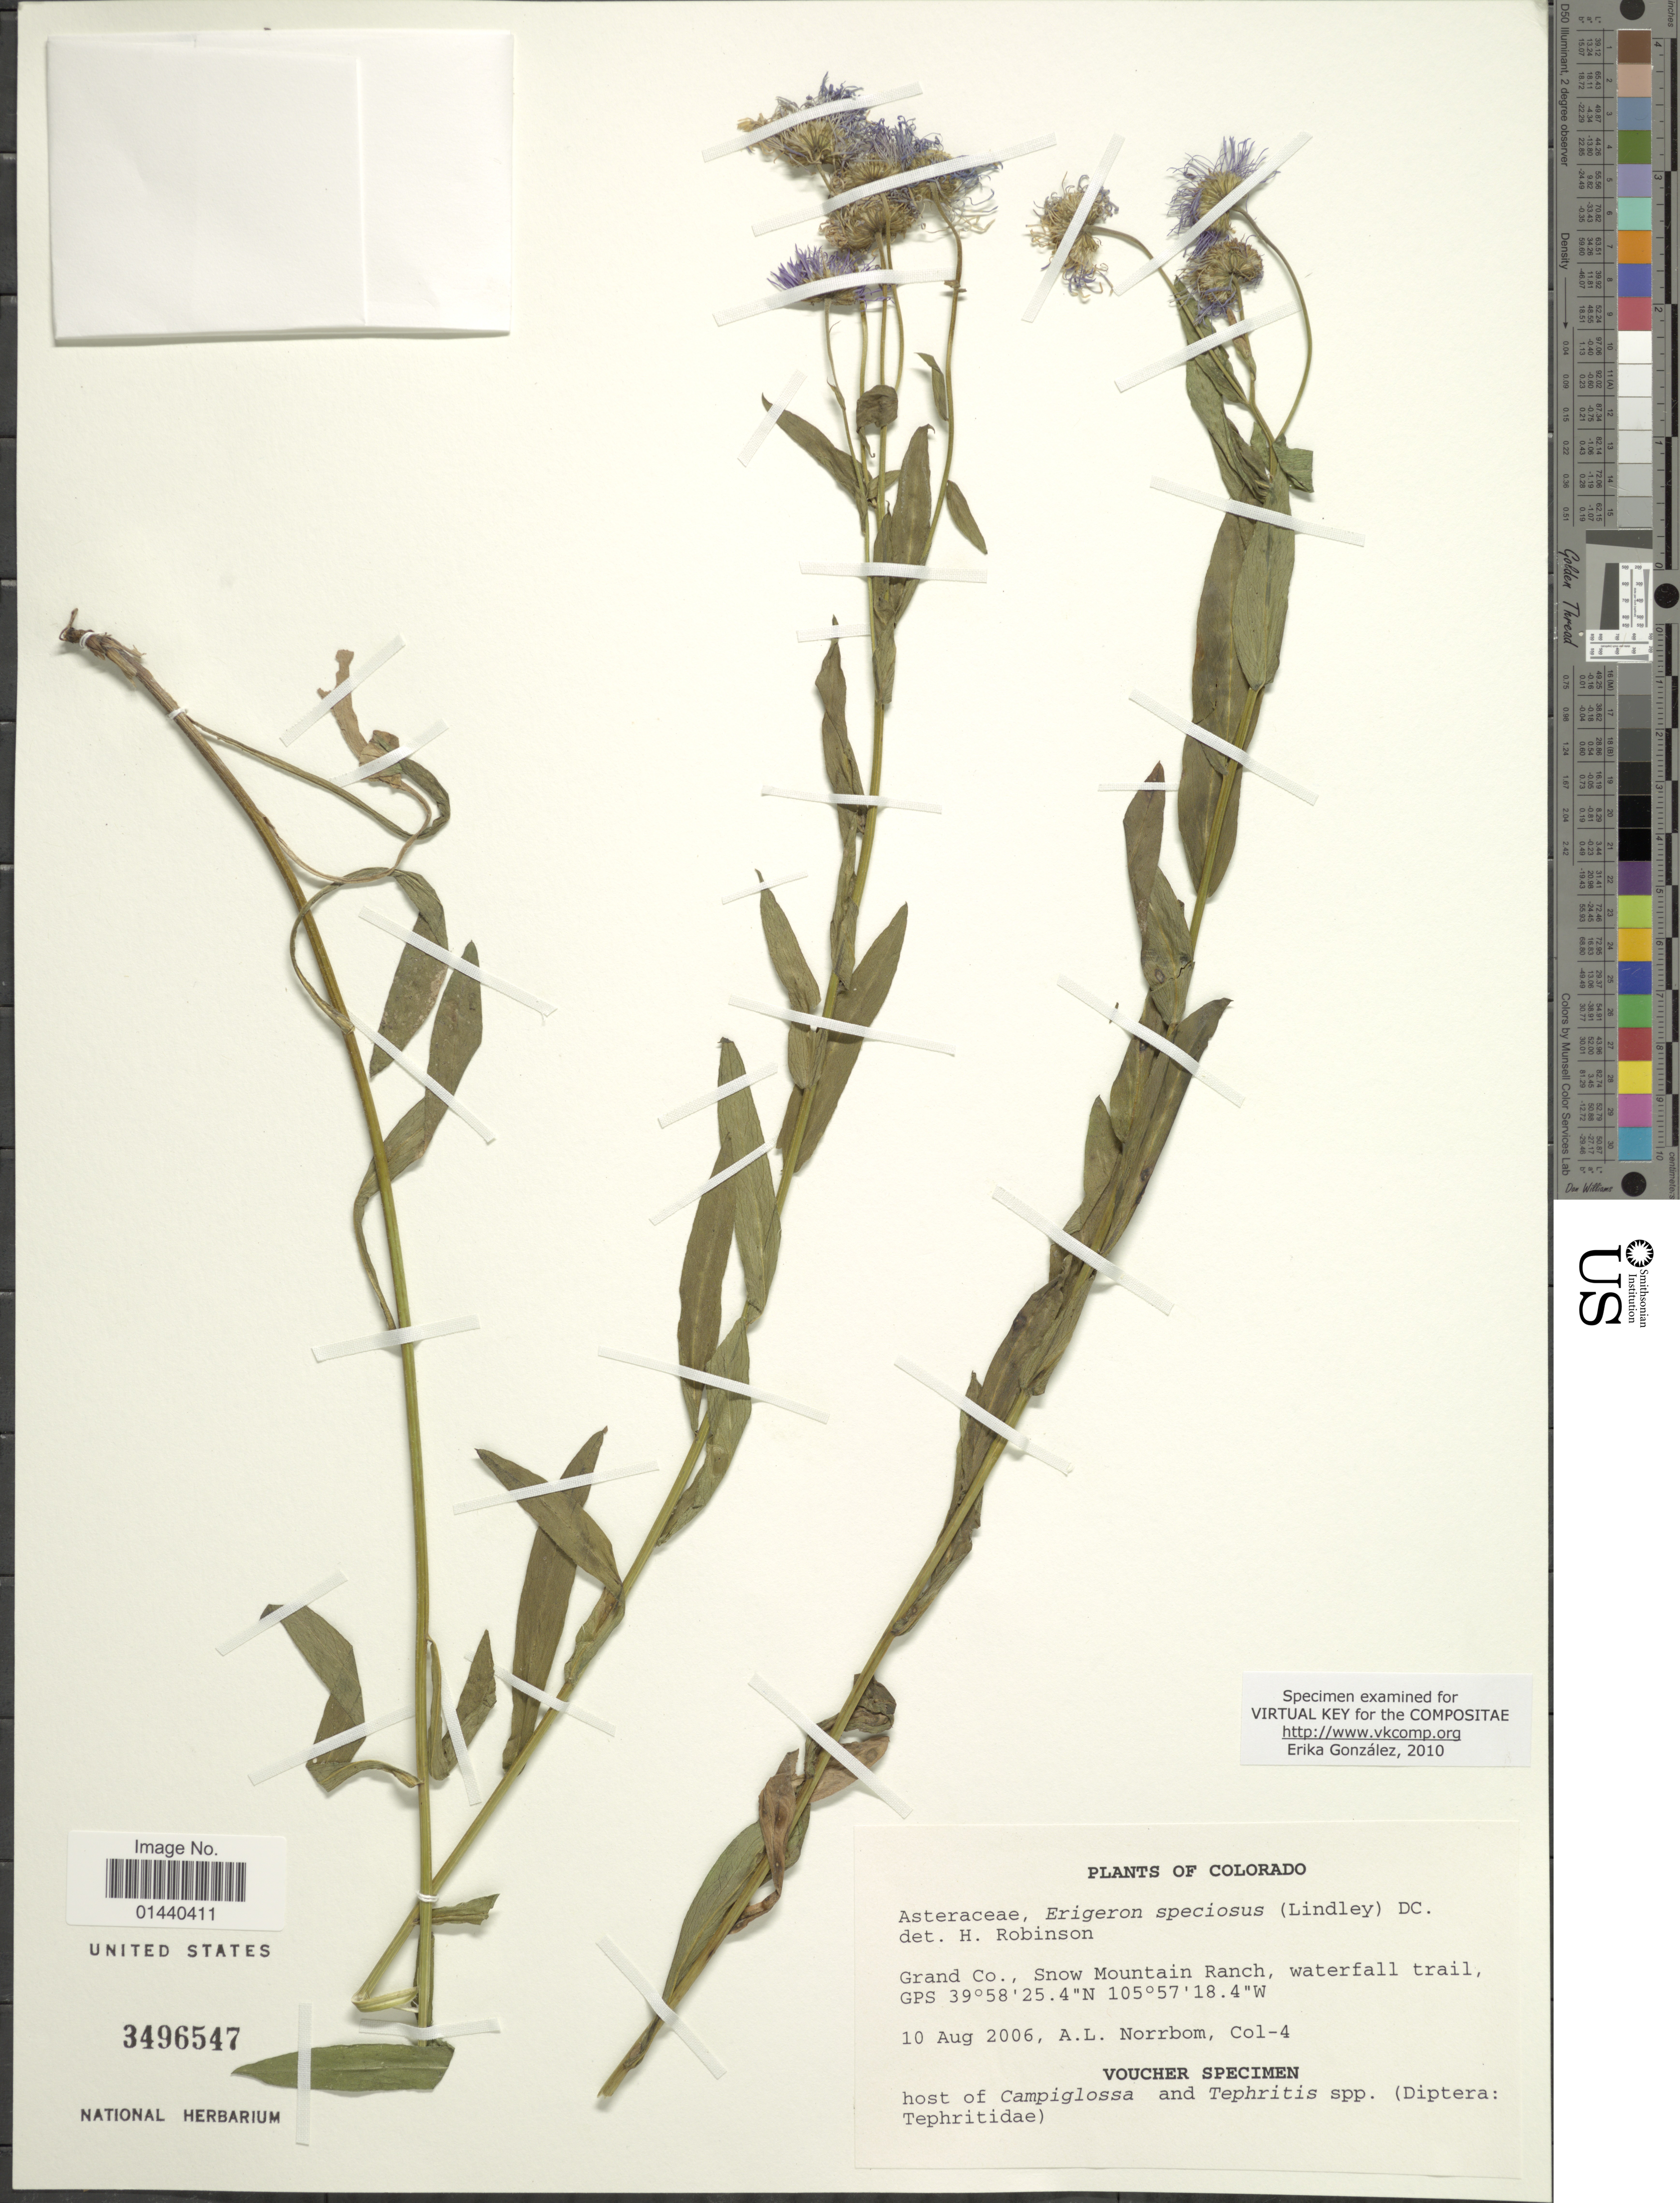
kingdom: Plantae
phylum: Tracheophyta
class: Magnoliopsida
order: Asterales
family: Asteraceae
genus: Erigeron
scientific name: Erigeron speciosus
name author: (Lindl.) DC.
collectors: A. L. Norrbom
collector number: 4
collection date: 2006-08-10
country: United States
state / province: Colorado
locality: Grand Co., Snow Mountain Ranch, waterfall trail.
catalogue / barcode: US 3496547